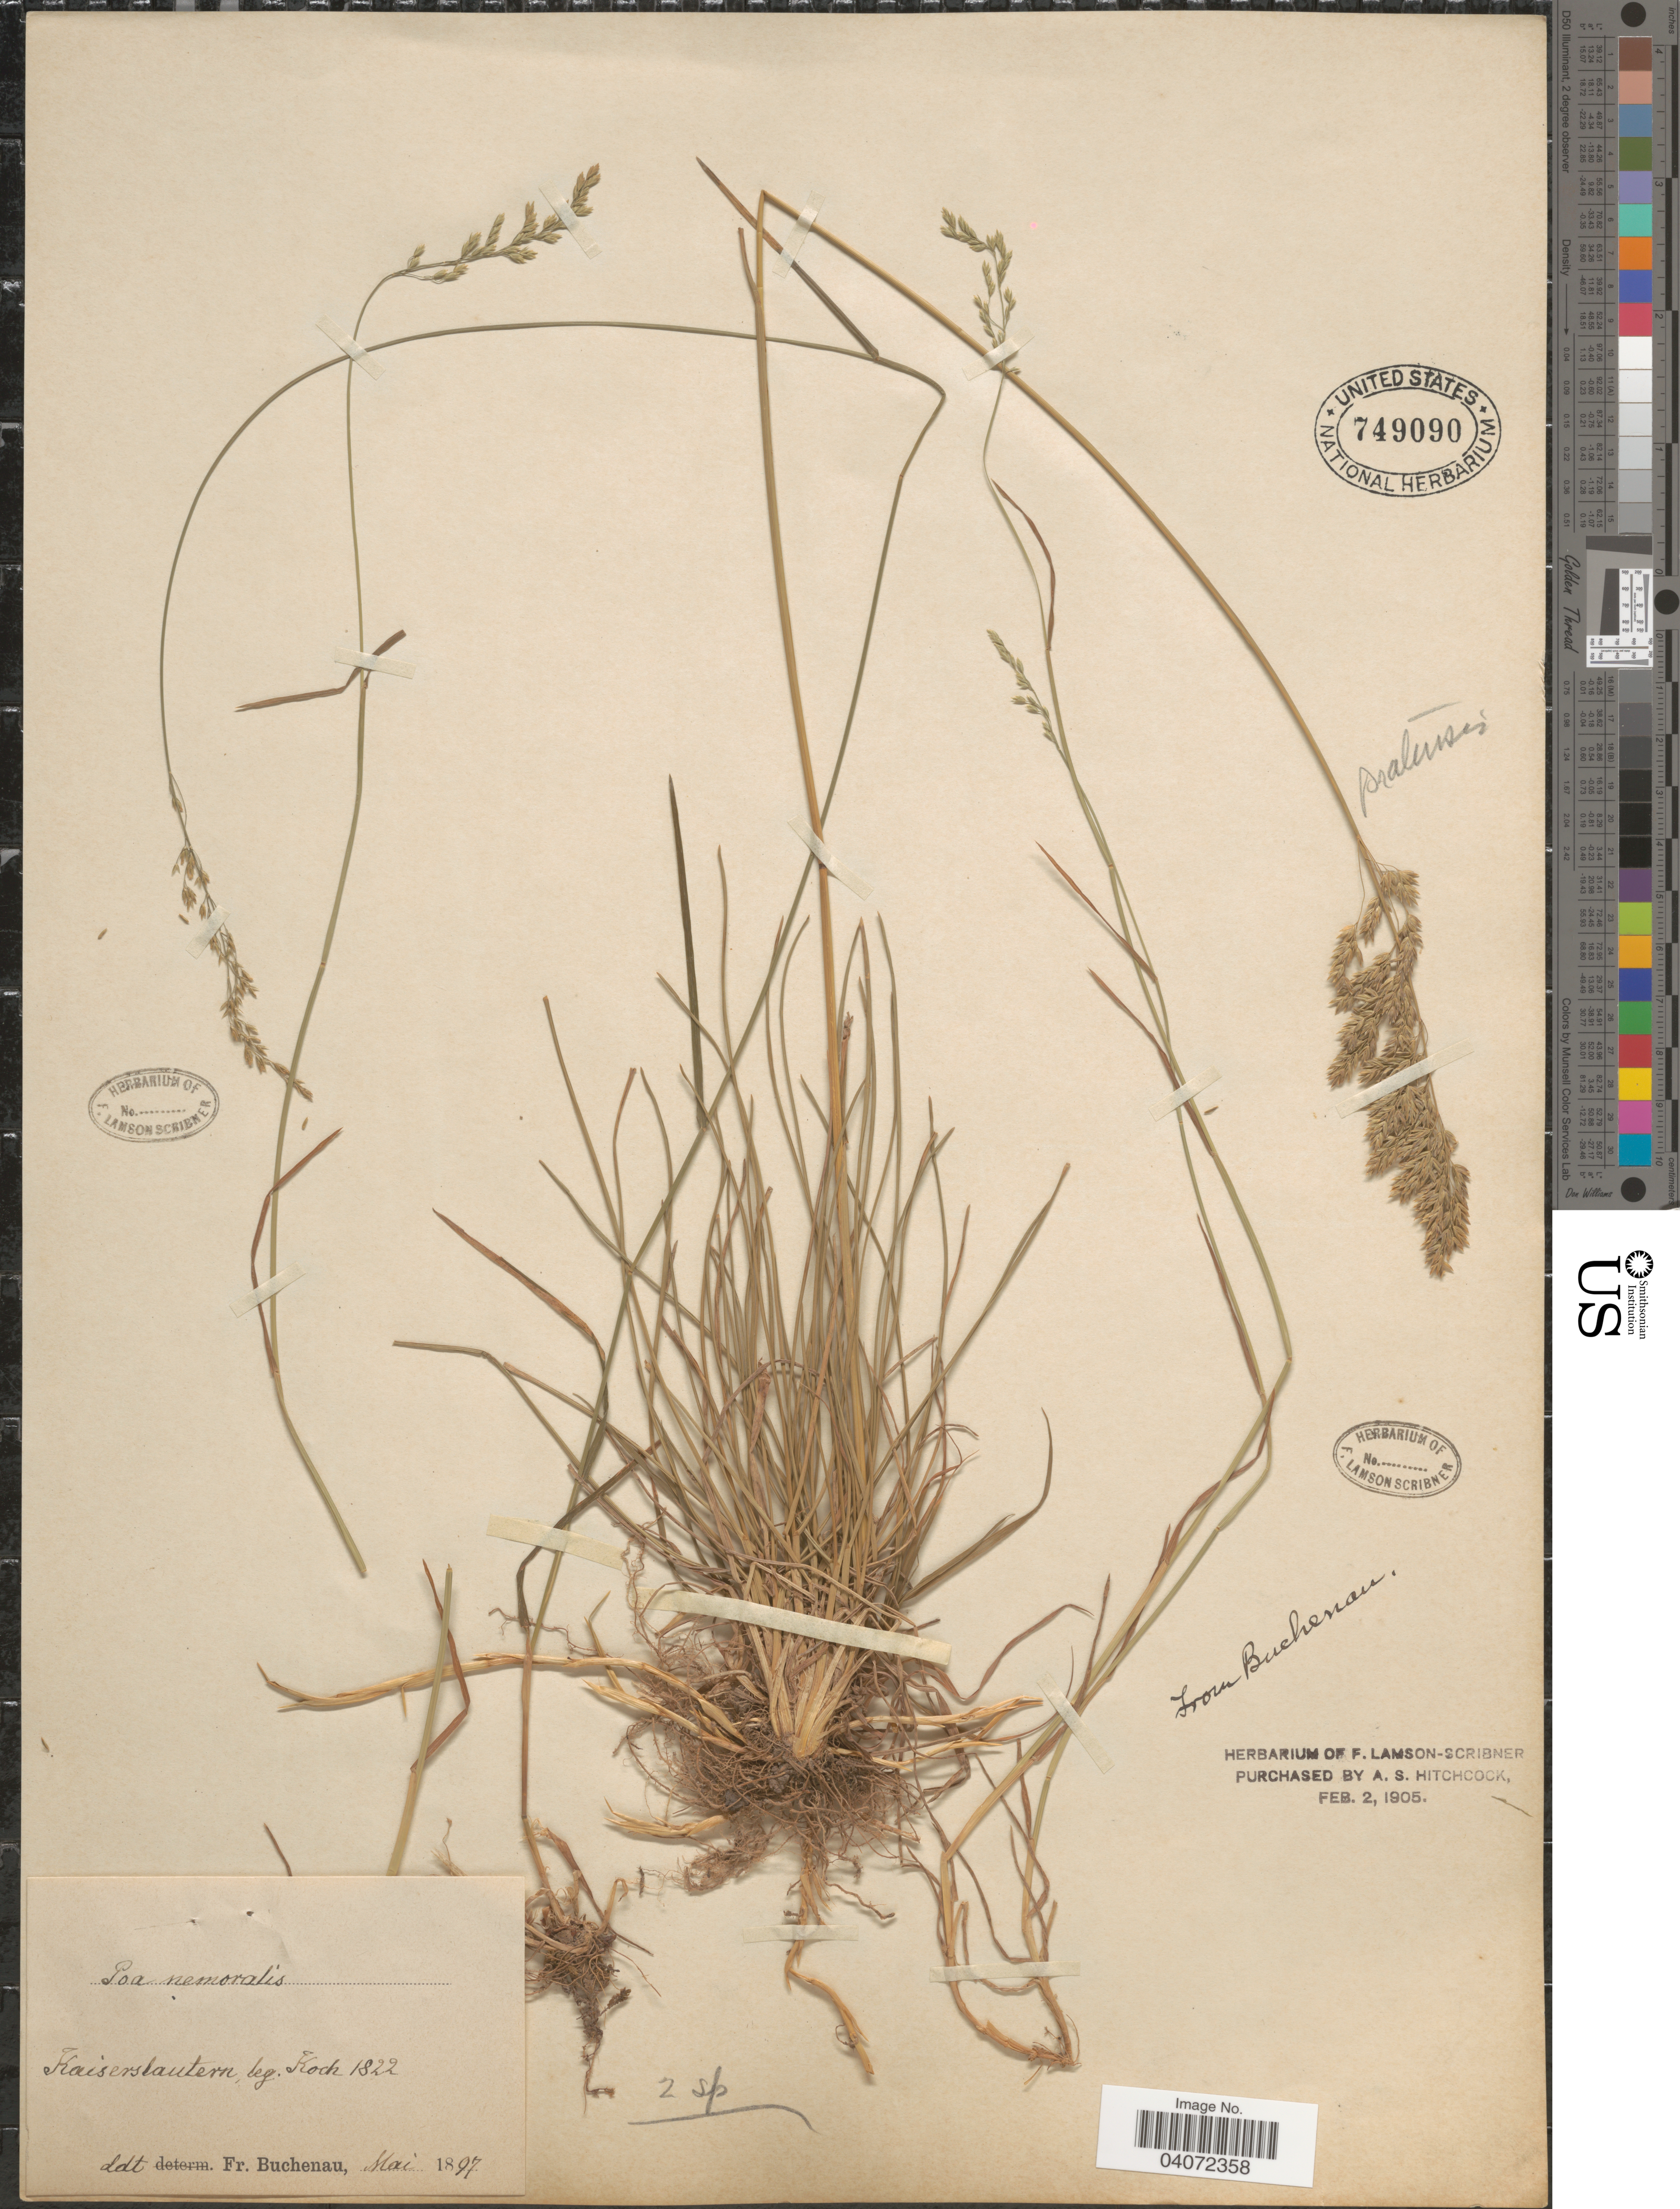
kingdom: Plantae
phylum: Tracheophyta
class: Liliopsida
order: Poales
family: Poaceae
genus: Poa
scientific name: Poa nemoralis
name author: L.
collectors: -- Koch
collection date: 1822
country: Germany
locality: Kaiserslautern.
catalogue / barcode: US 749090